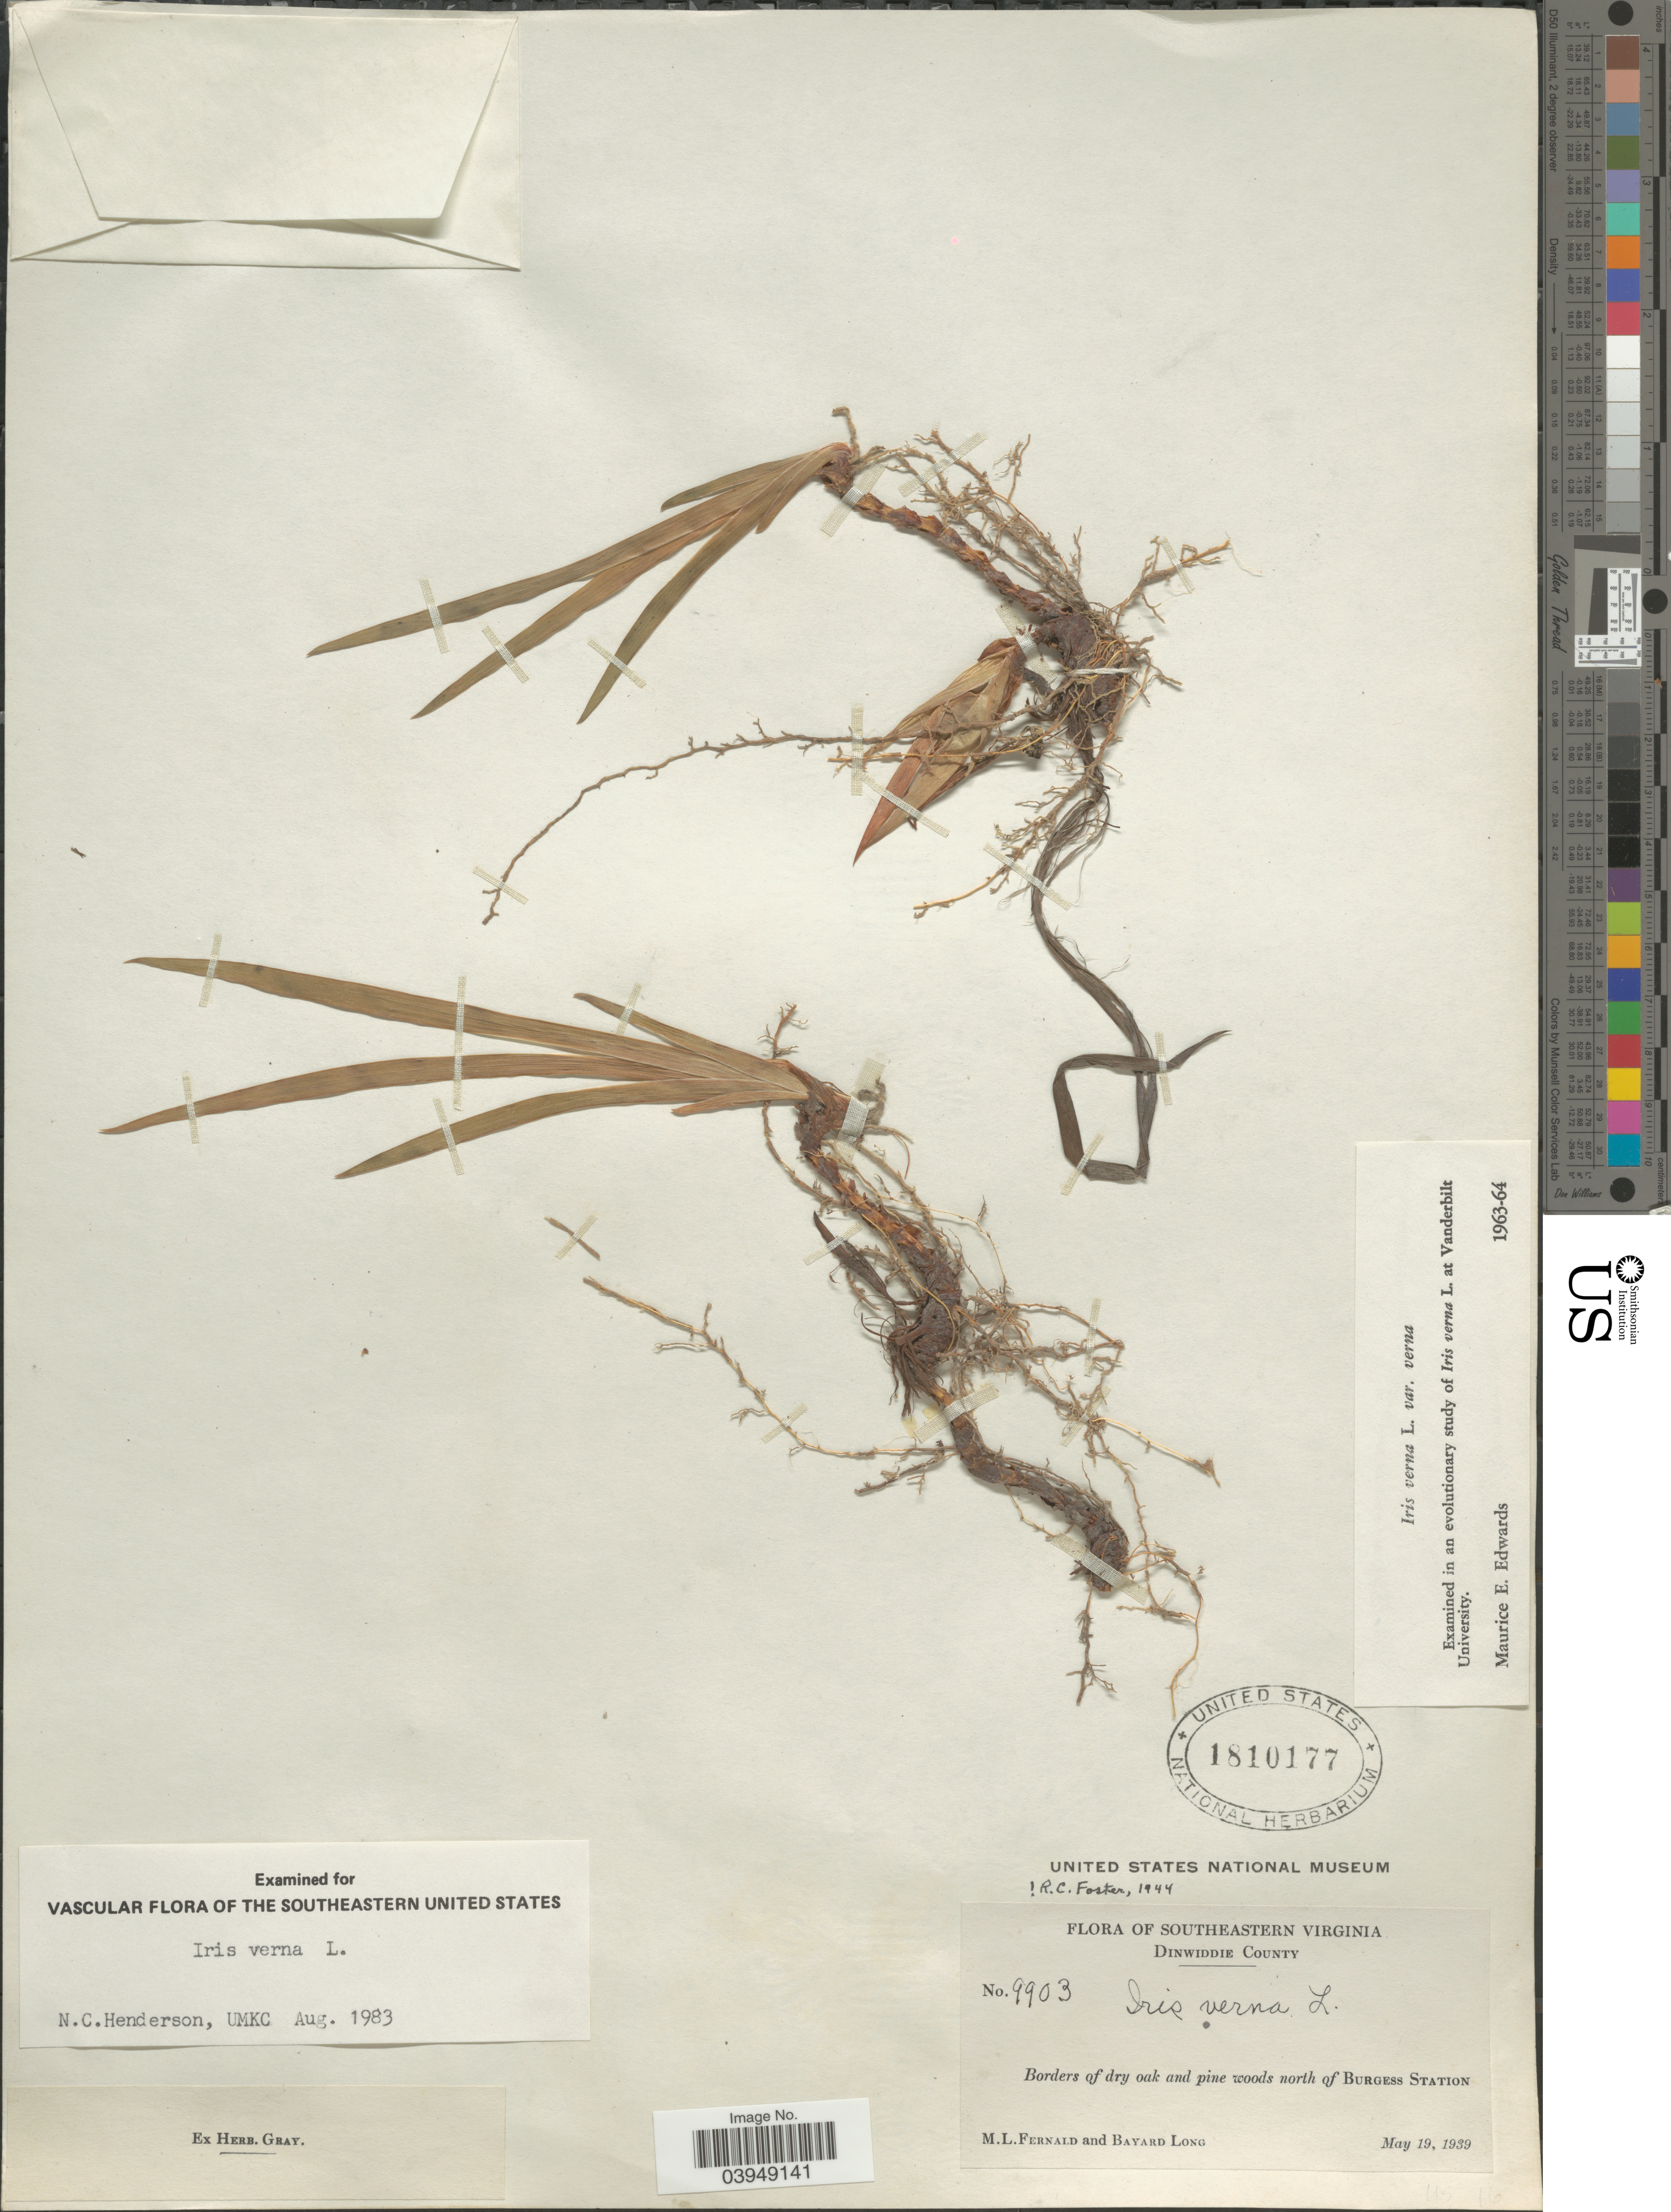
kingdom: Plantae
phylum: Tracheophyta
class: Liliopsida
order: Asparagales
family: Iridaceae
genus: Iris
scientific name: Iris verna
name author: L.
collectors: M. L. Fernald & B. Long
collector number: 9903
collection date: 1939-05-19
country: United States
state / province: Virginia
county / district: Dinwiddie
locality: Southeastern Virginia. Dinwiddie County. Borders of dry oak and pine woods north of Burgess Station.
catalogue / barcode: US 1810177